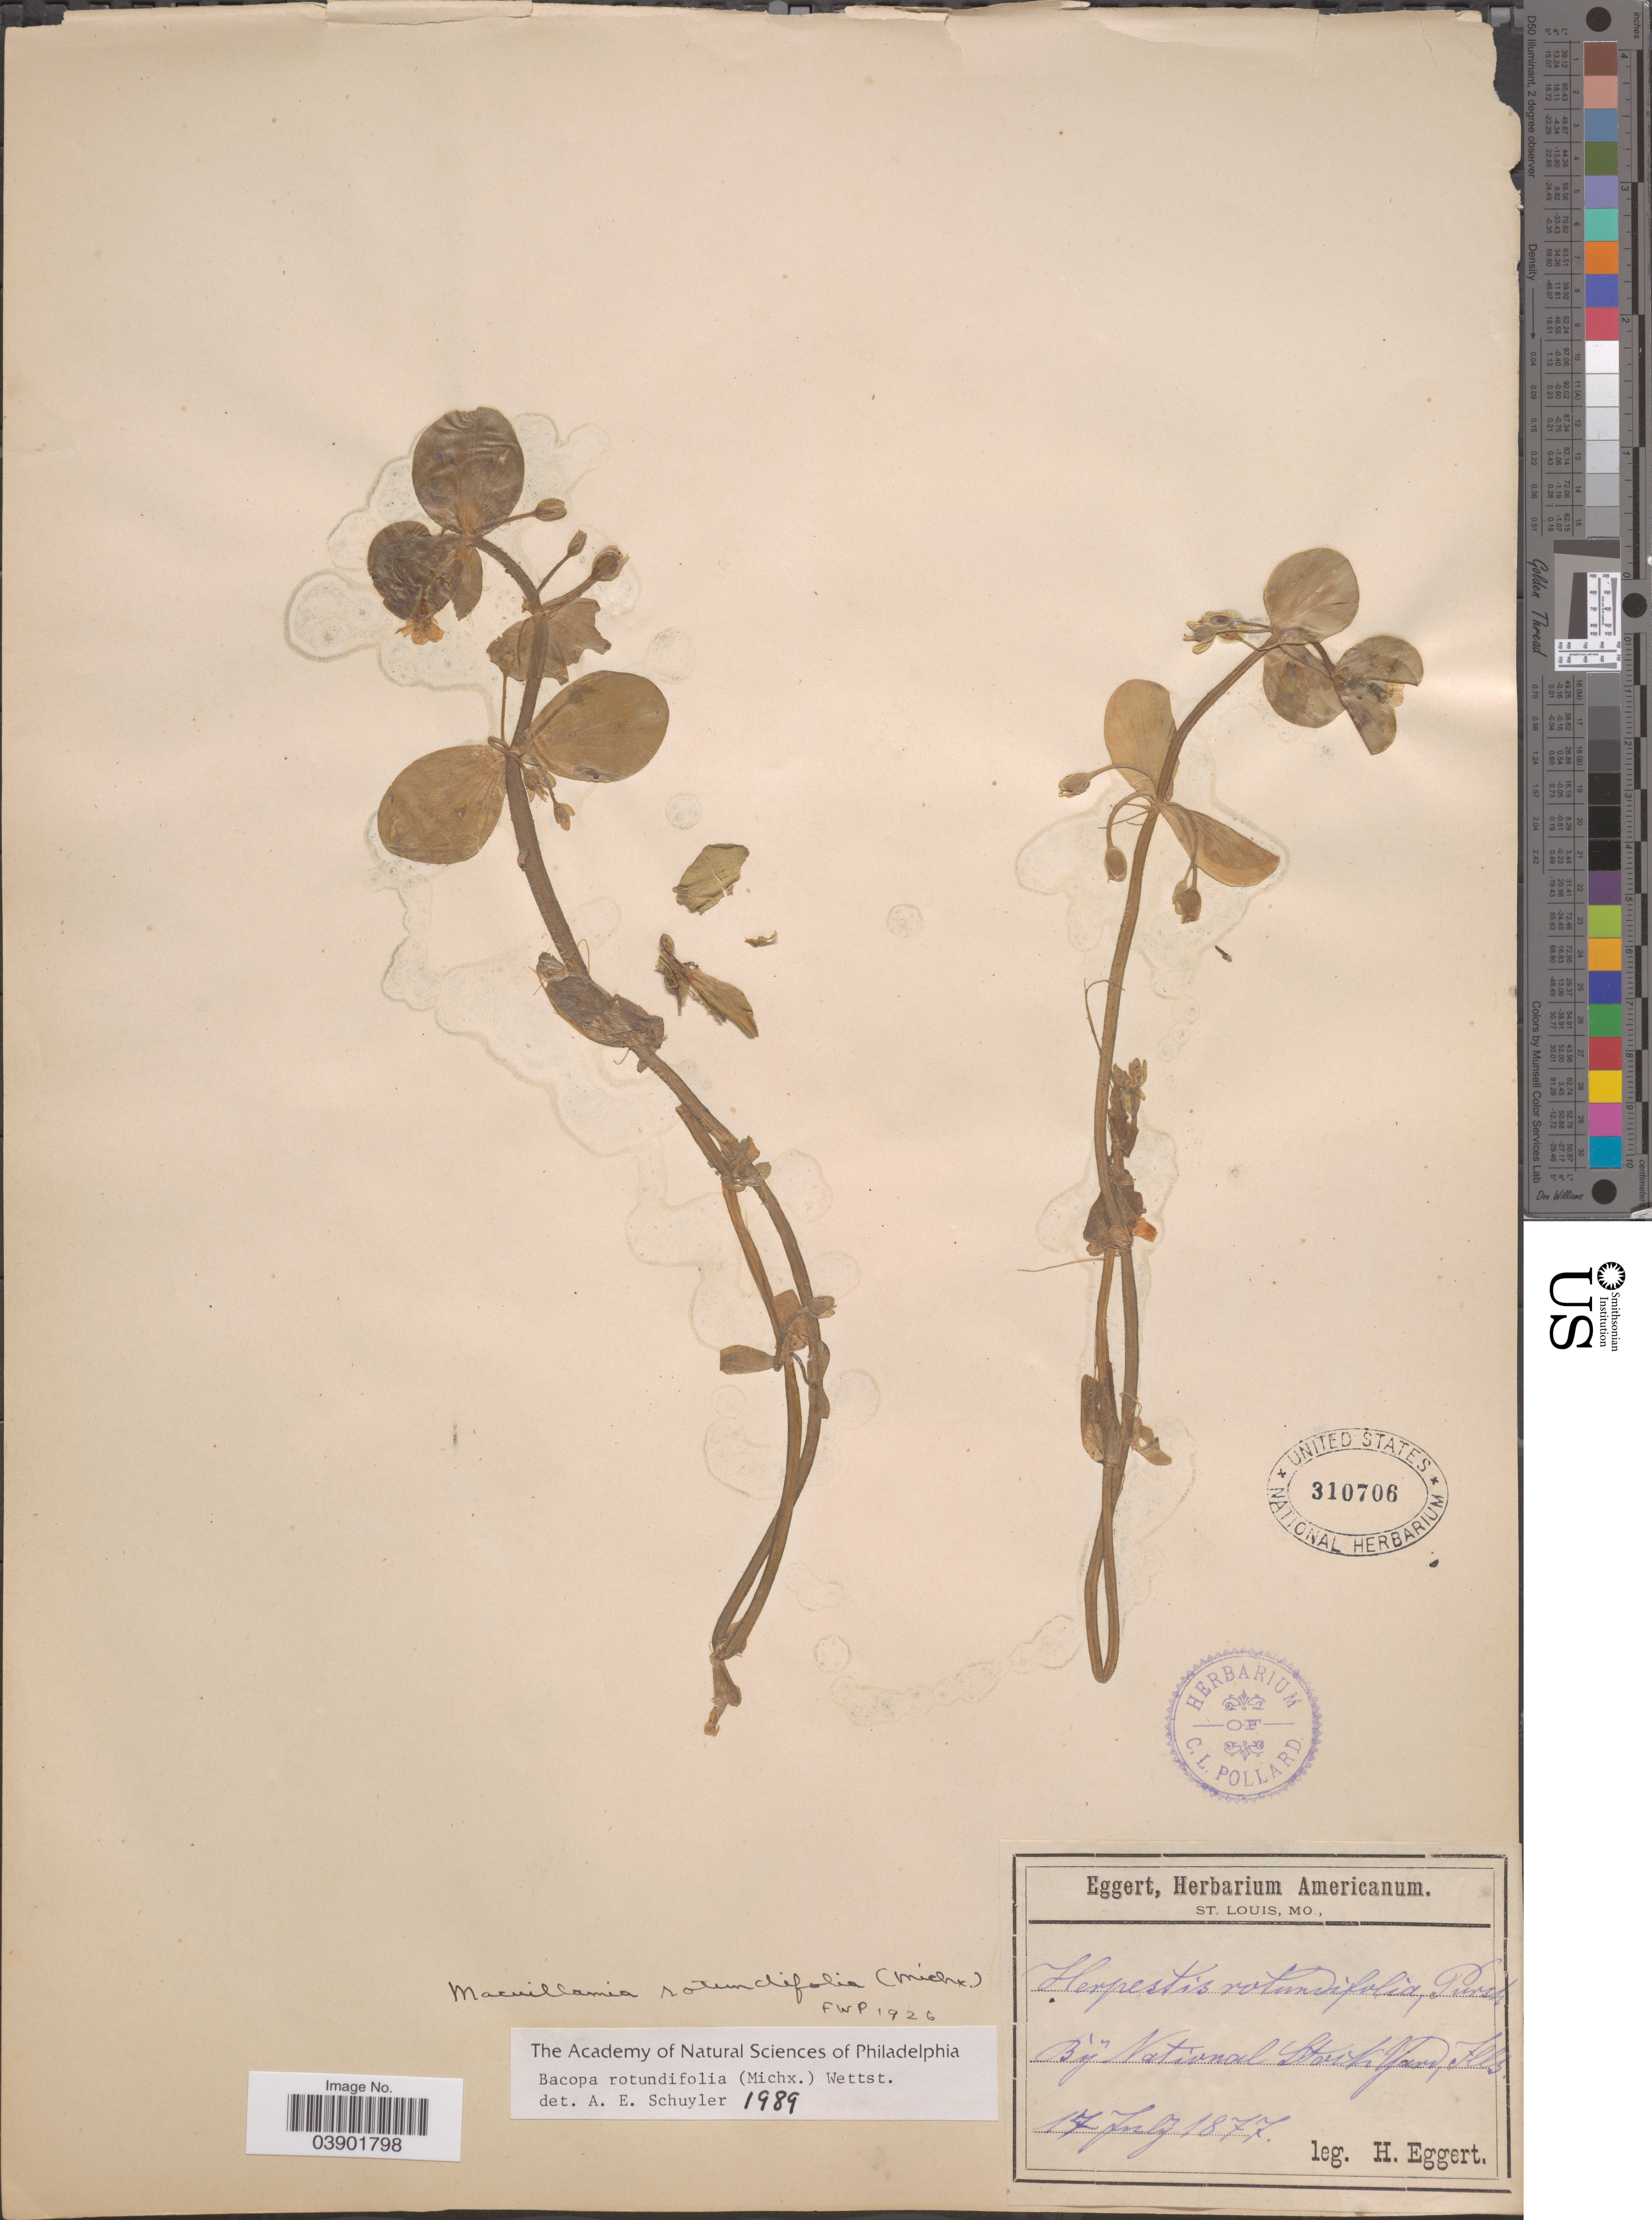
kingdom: Plantae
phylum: Tracheophyta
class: Magnoliopsida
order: Lamiales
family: Plantaginaceae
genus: Bacopa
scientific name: Bacopa rotundifolia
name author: (Michx.) Wettst.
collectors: H. Eggert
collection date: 1877-07-17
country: United States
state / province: Illinois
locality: By National Stock Yard.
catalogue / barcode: US 310706